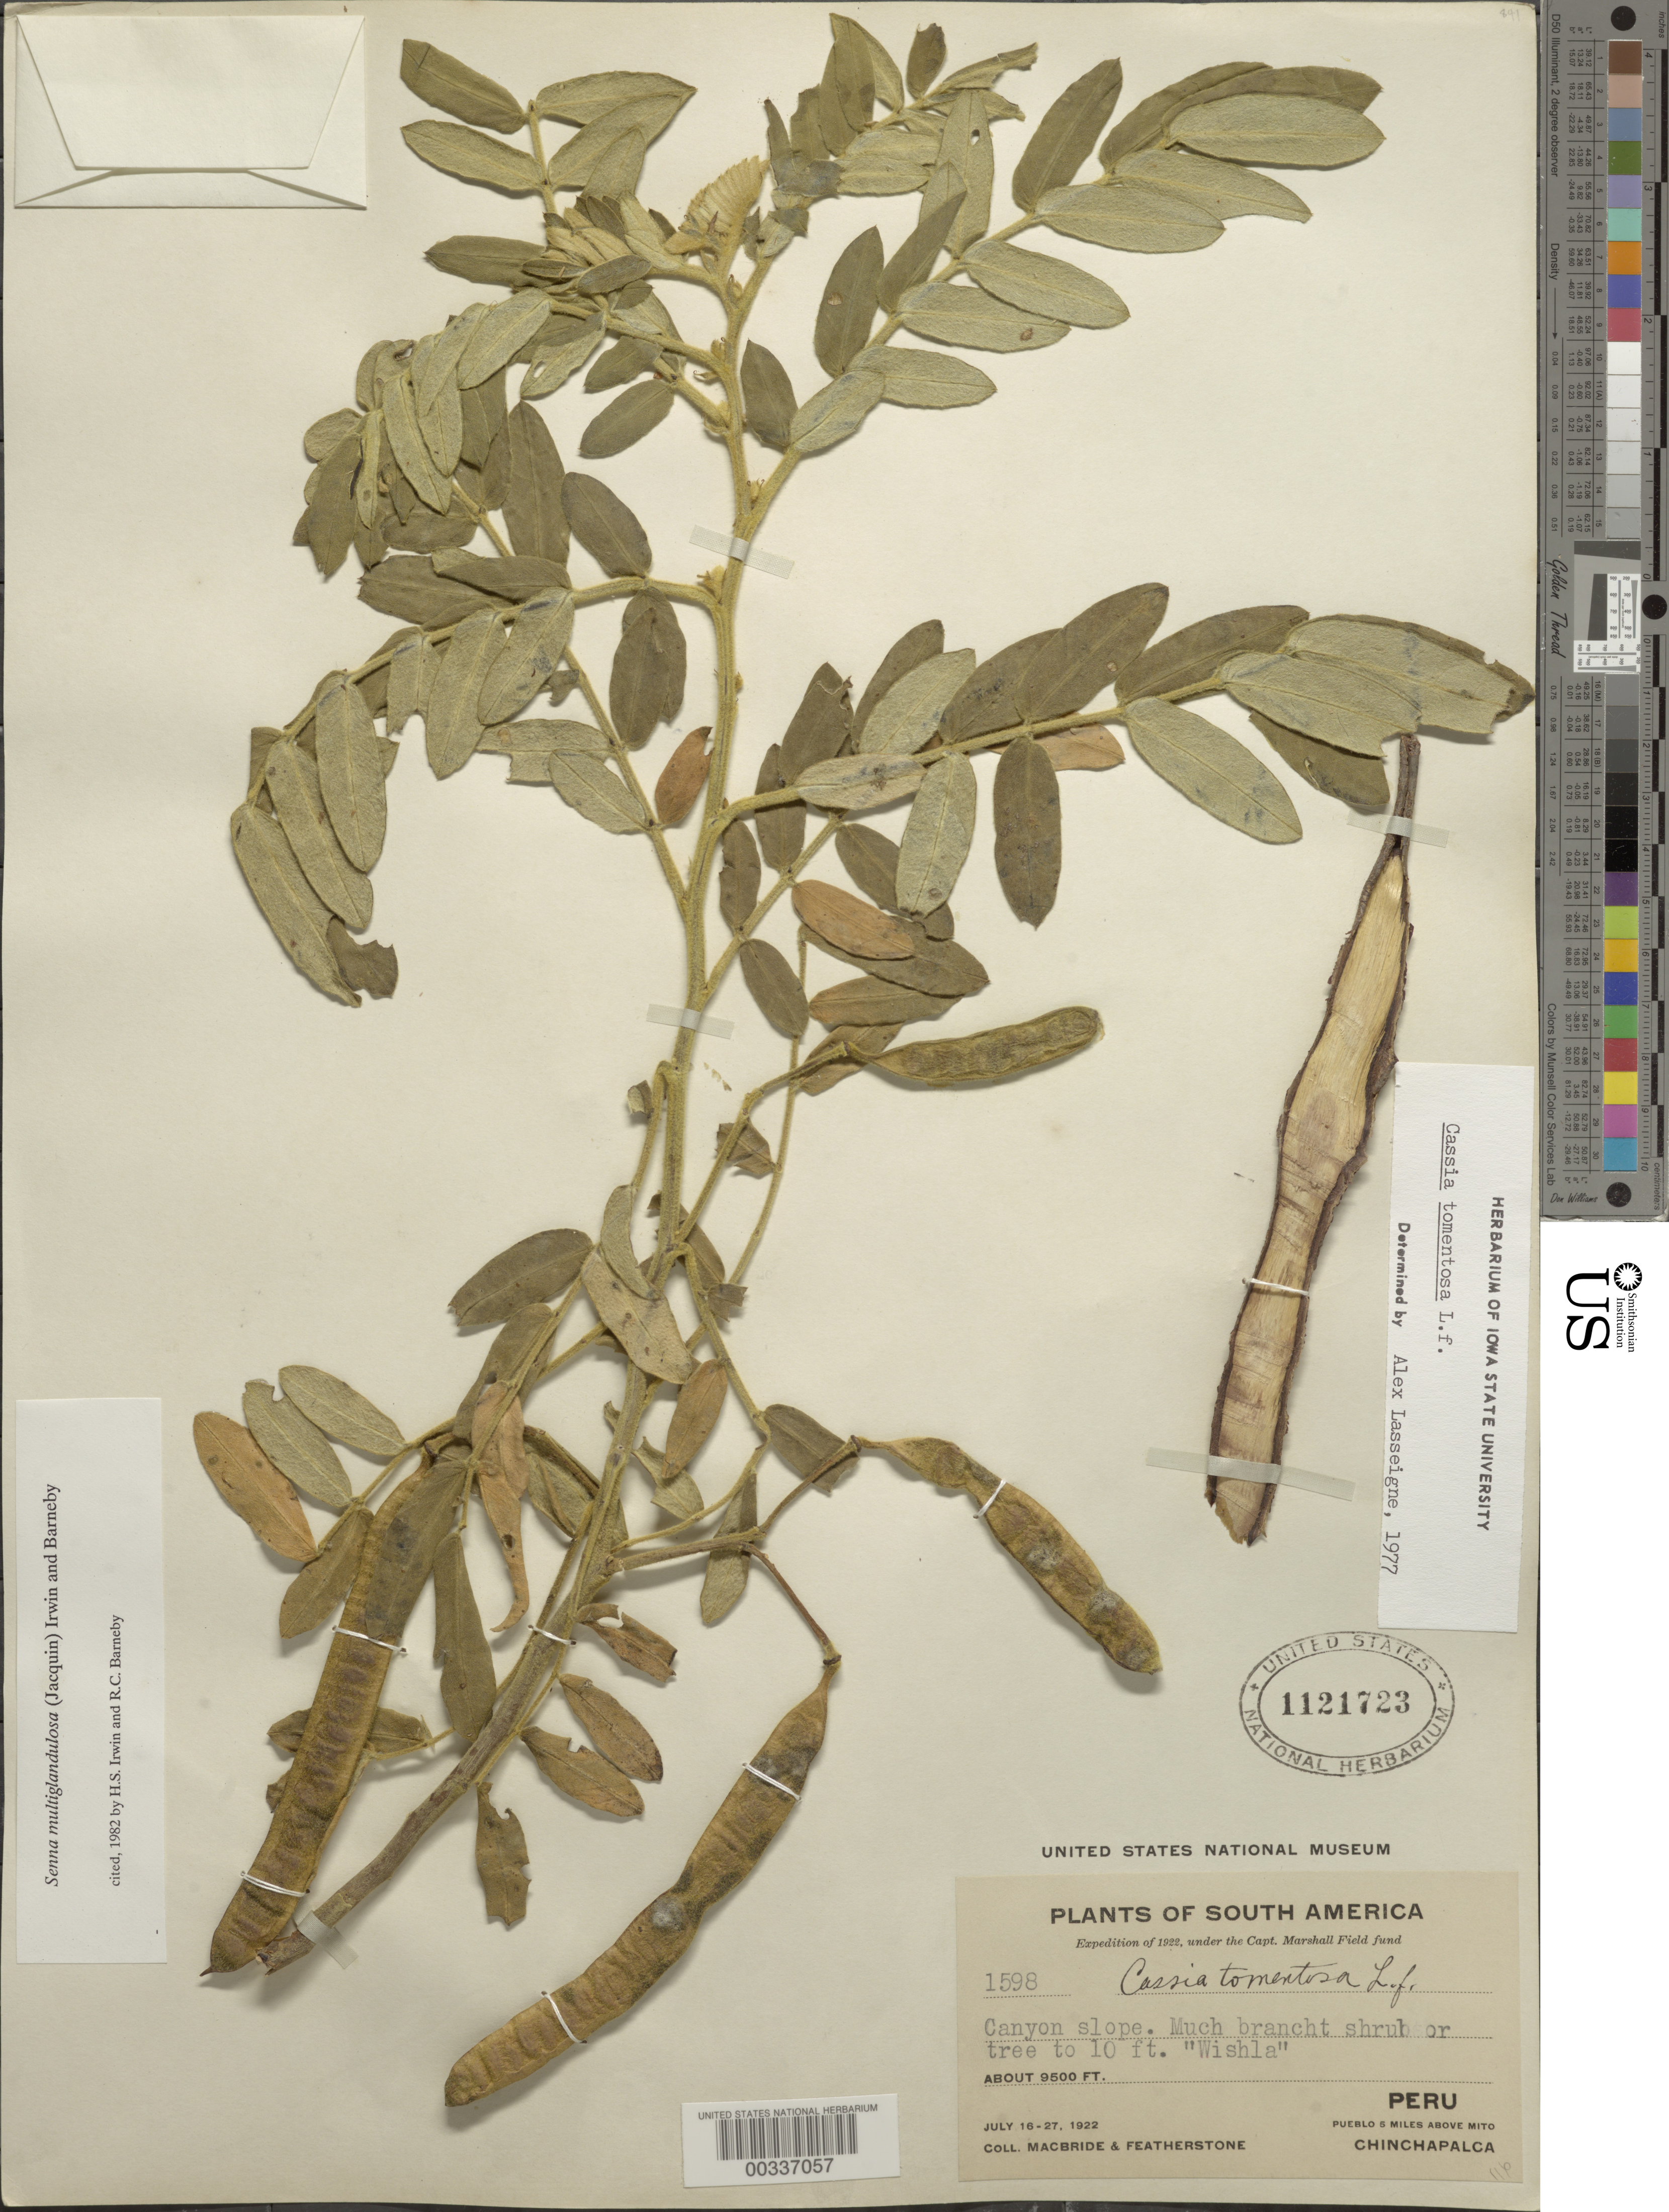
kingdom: Plantae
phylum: Tracheophyta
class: Magnoliopsida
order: Fabales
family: Fabaceae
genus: Senna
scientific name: Senna multiglandulosa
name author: (Jacq.) H.S. Irwin & Barneby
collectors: J. F. Macbride & W. Featherstone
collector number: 1598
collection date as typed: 15 Jul 1922 to 27 Jul 1922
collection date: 1922-07-15/1922-07-27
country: Peru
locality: Chinchapalca; pueblo 5 mi above Mito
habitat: Canyon slope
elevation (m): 2896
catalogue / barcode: US 1121723